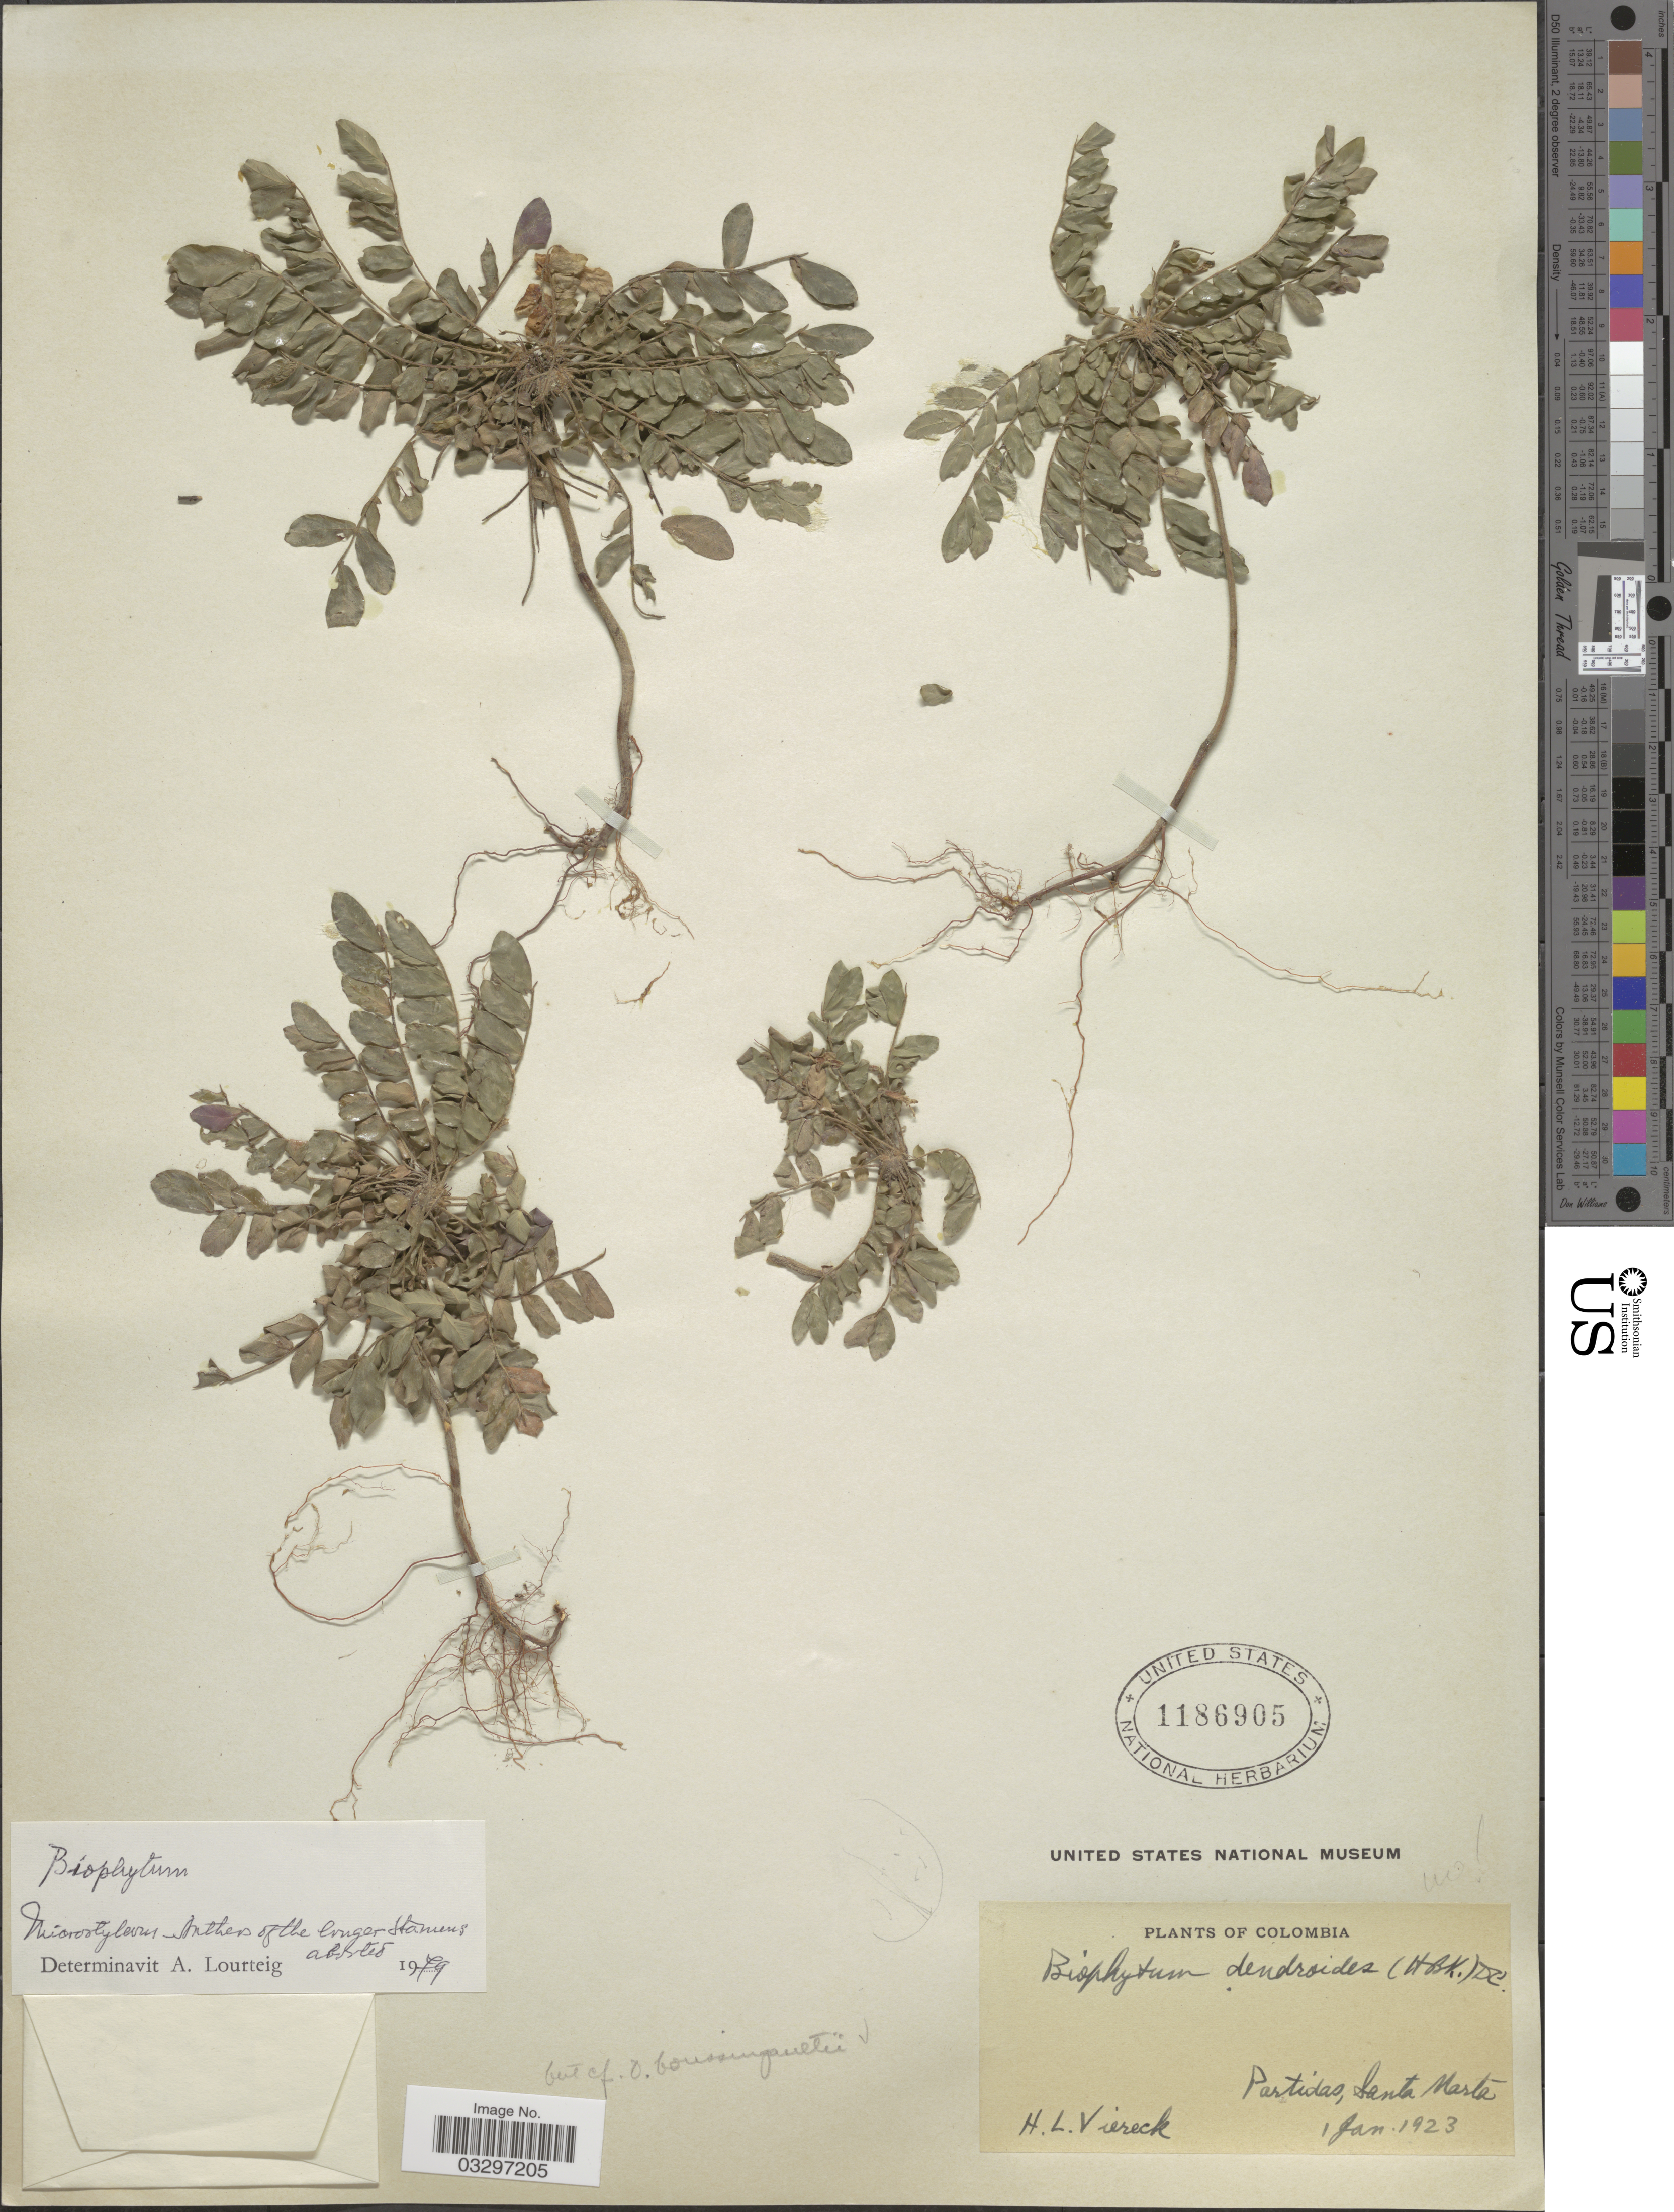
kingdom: Plantae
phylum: Tracheophyta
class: Magnoliopsida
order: Oxalidales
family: Oxalidaceae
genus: Biophytum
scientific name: Biophytum boussingaultii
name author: Klotzsch ex R. Knuth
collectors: H. L. Viereck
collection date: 1923-01-01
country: Colombia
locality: Partidas, Santa Marta.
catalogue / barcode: US 1186905